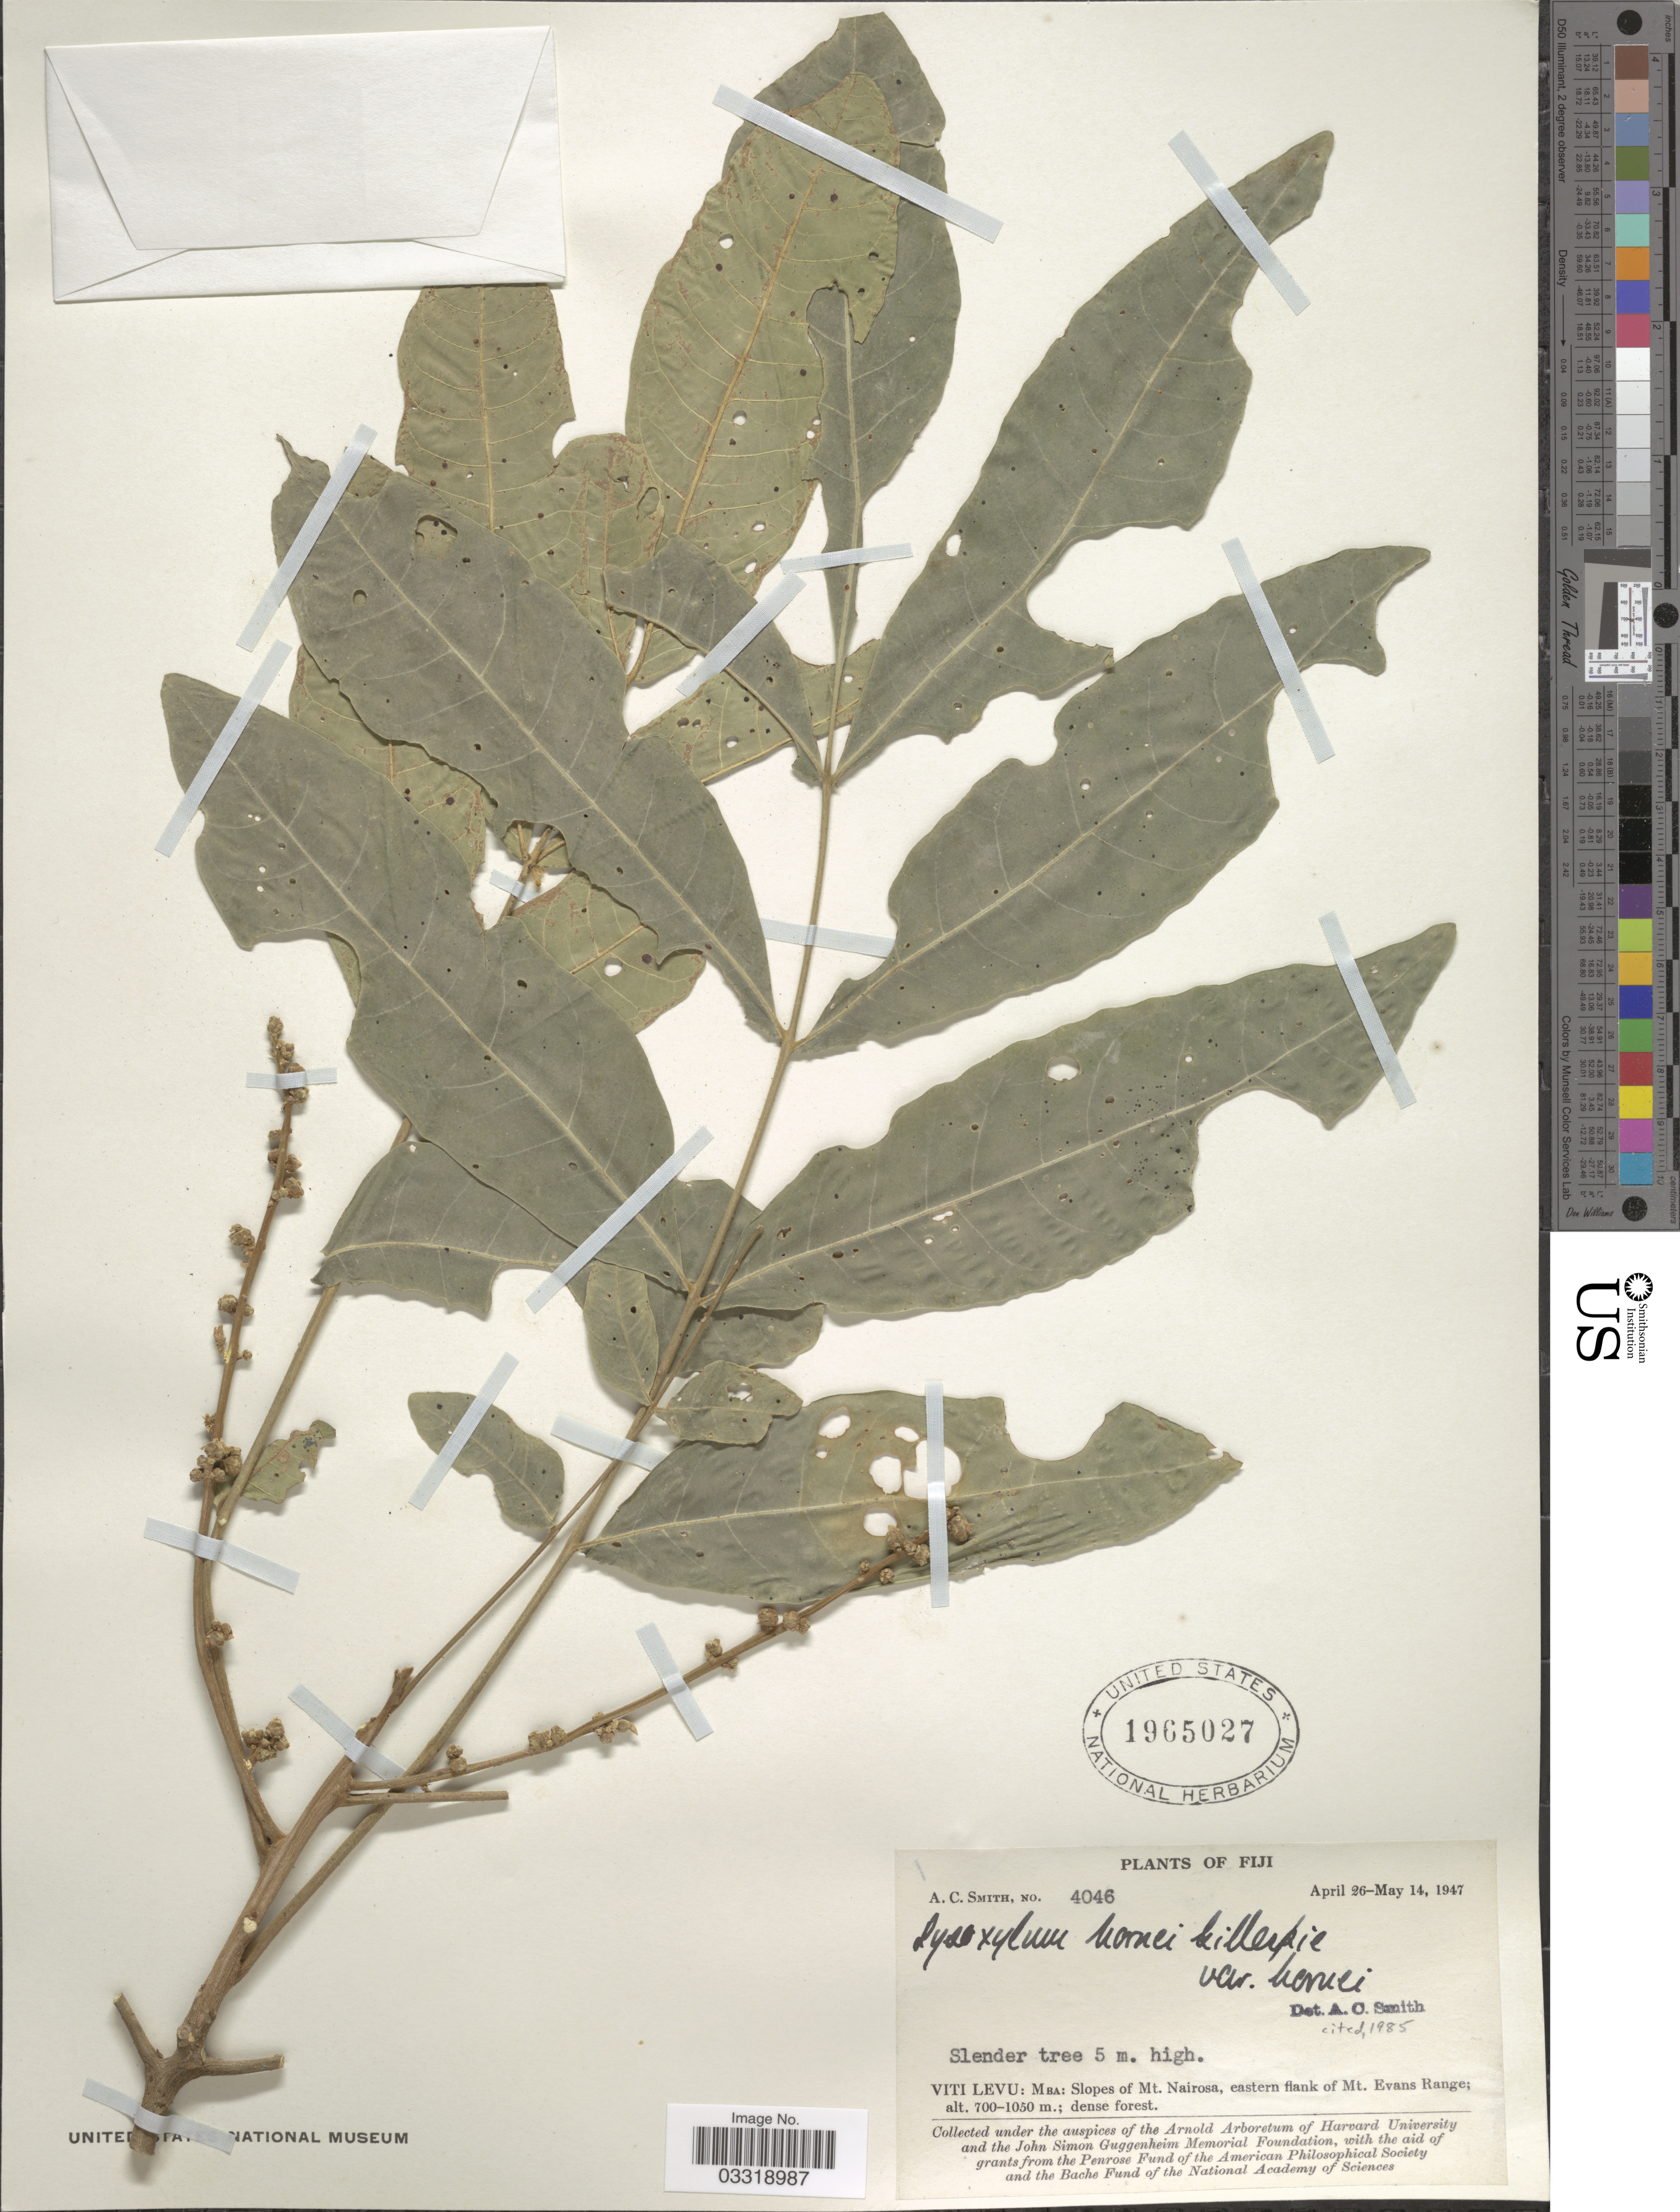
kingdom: Plantae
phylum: Tracheophyta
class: Magnoliopsida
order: Sapindales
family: Meliaceae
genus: Didymocheton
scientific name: Didymocheton hornei var. hornei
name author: (Gillespie) Harms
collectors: A. C. Smith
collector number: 4046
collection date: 1947-04-26/1947-05-14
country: Fiji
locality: Viti Levu: Mba: Slopes of Mt. Nairosa, eastern flank of Mt. Evans Range.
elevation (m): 700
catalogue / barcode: US 1965027